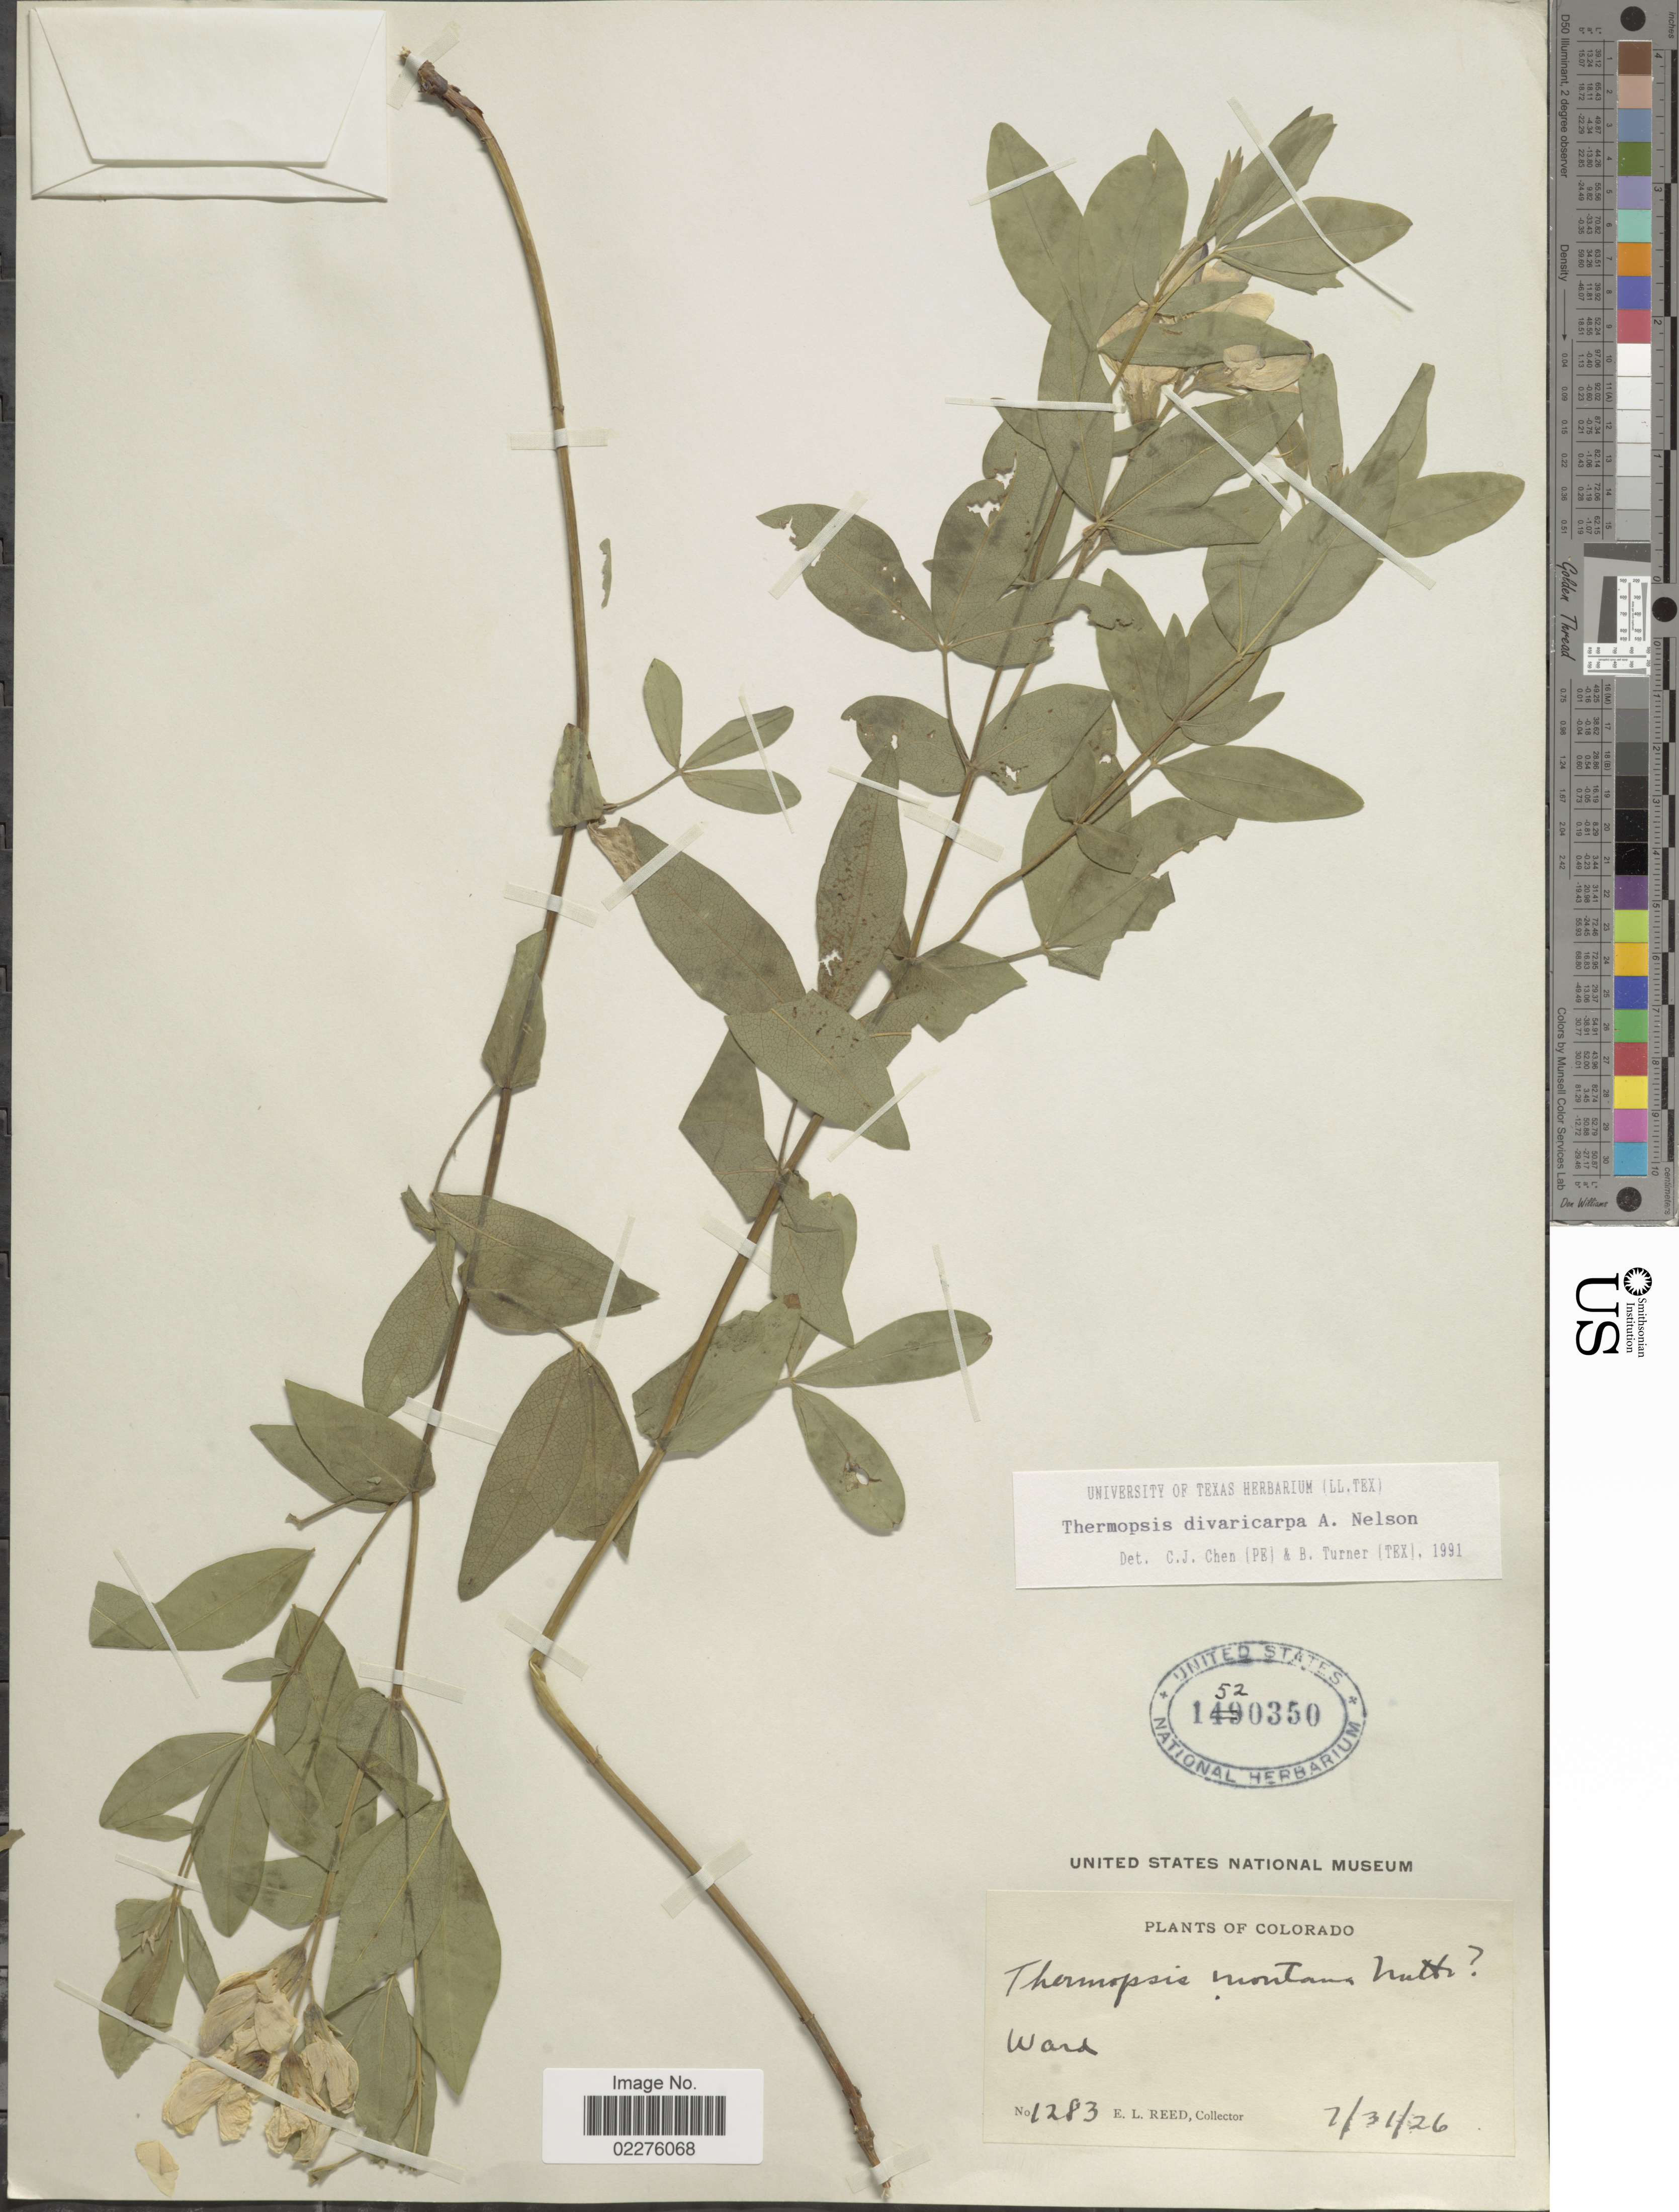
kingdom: Plantae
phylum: Tracheophyta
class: Magnoliopsida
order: Fabales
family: Fabaceae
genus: Thermopsis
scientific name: Thermopsis divaricarpa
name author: A. Nelson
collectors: E. Reed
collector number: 1283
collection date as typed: Transcribed d/m/y: 31/7/26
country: United States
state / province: Colorado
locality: Ward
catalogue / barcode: US 1520350